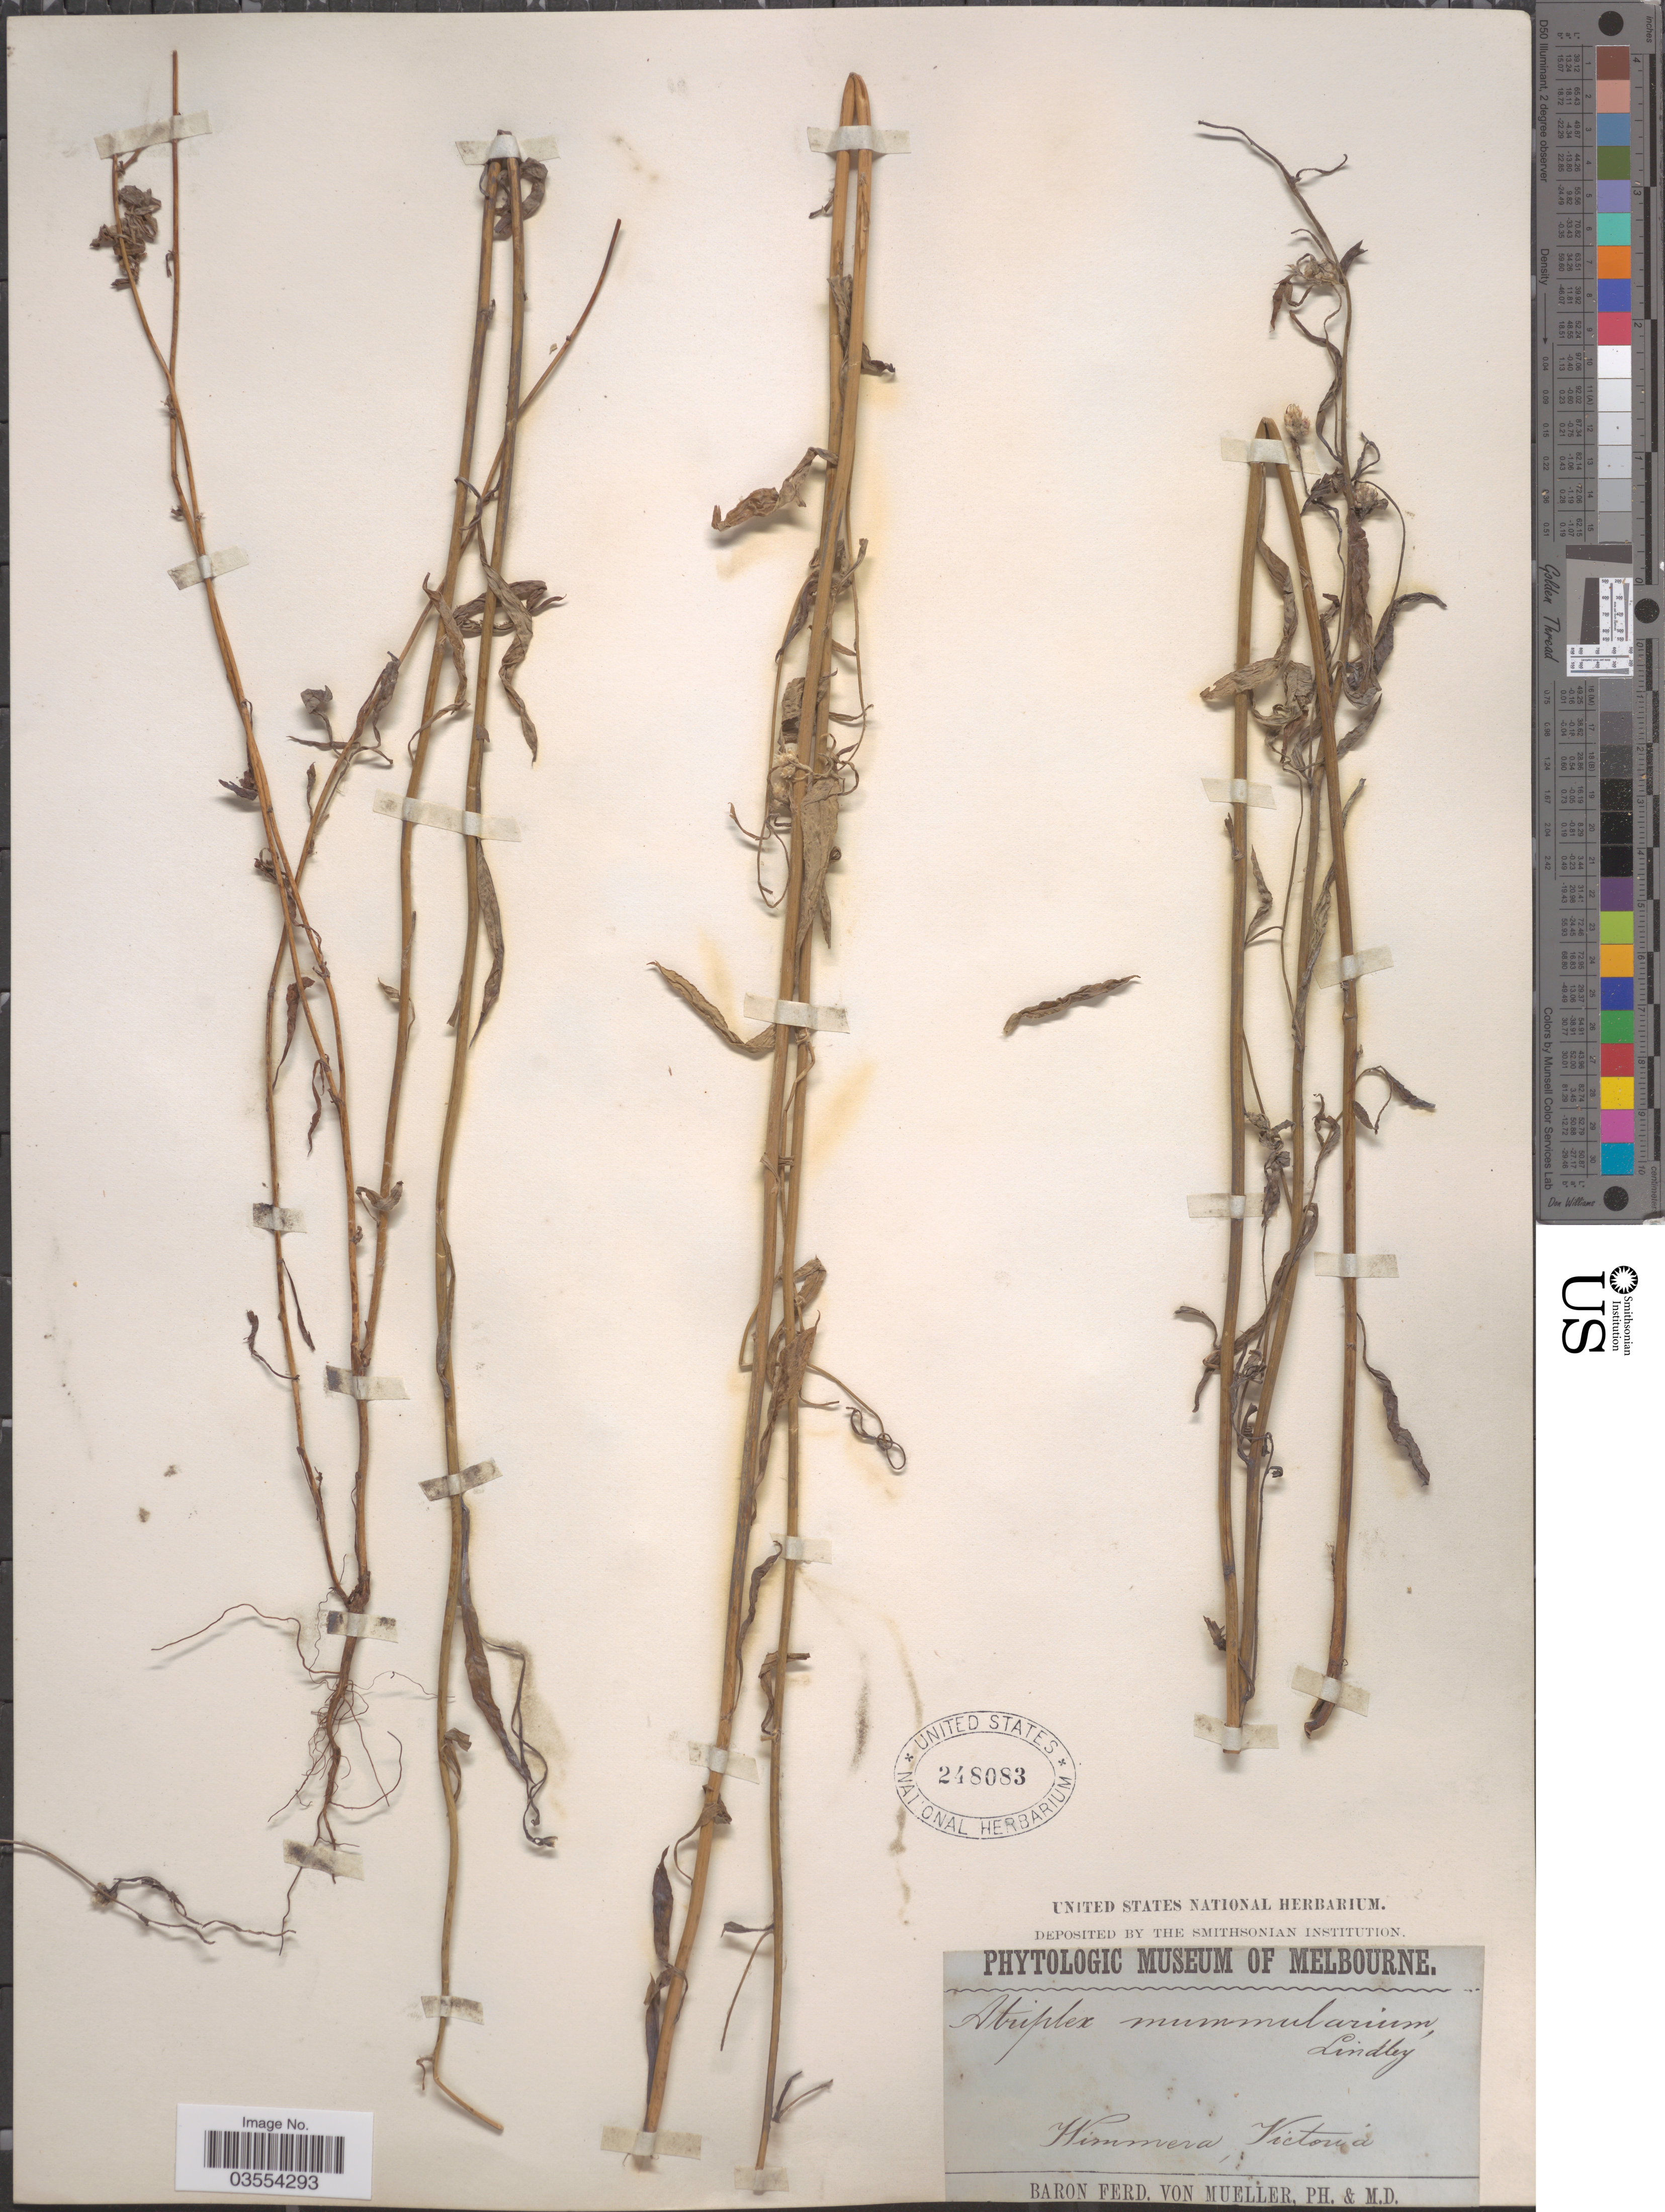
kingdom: Plantae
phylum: Tracheophyta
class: Magnoliopsida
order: Caryophyllales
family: Amaranthaceae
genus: Atriplex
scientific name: Atriplex nummularia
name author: Lindl.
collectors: F. Mueller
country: Australia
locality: Himmera, Victoria.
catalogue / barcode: US 248083